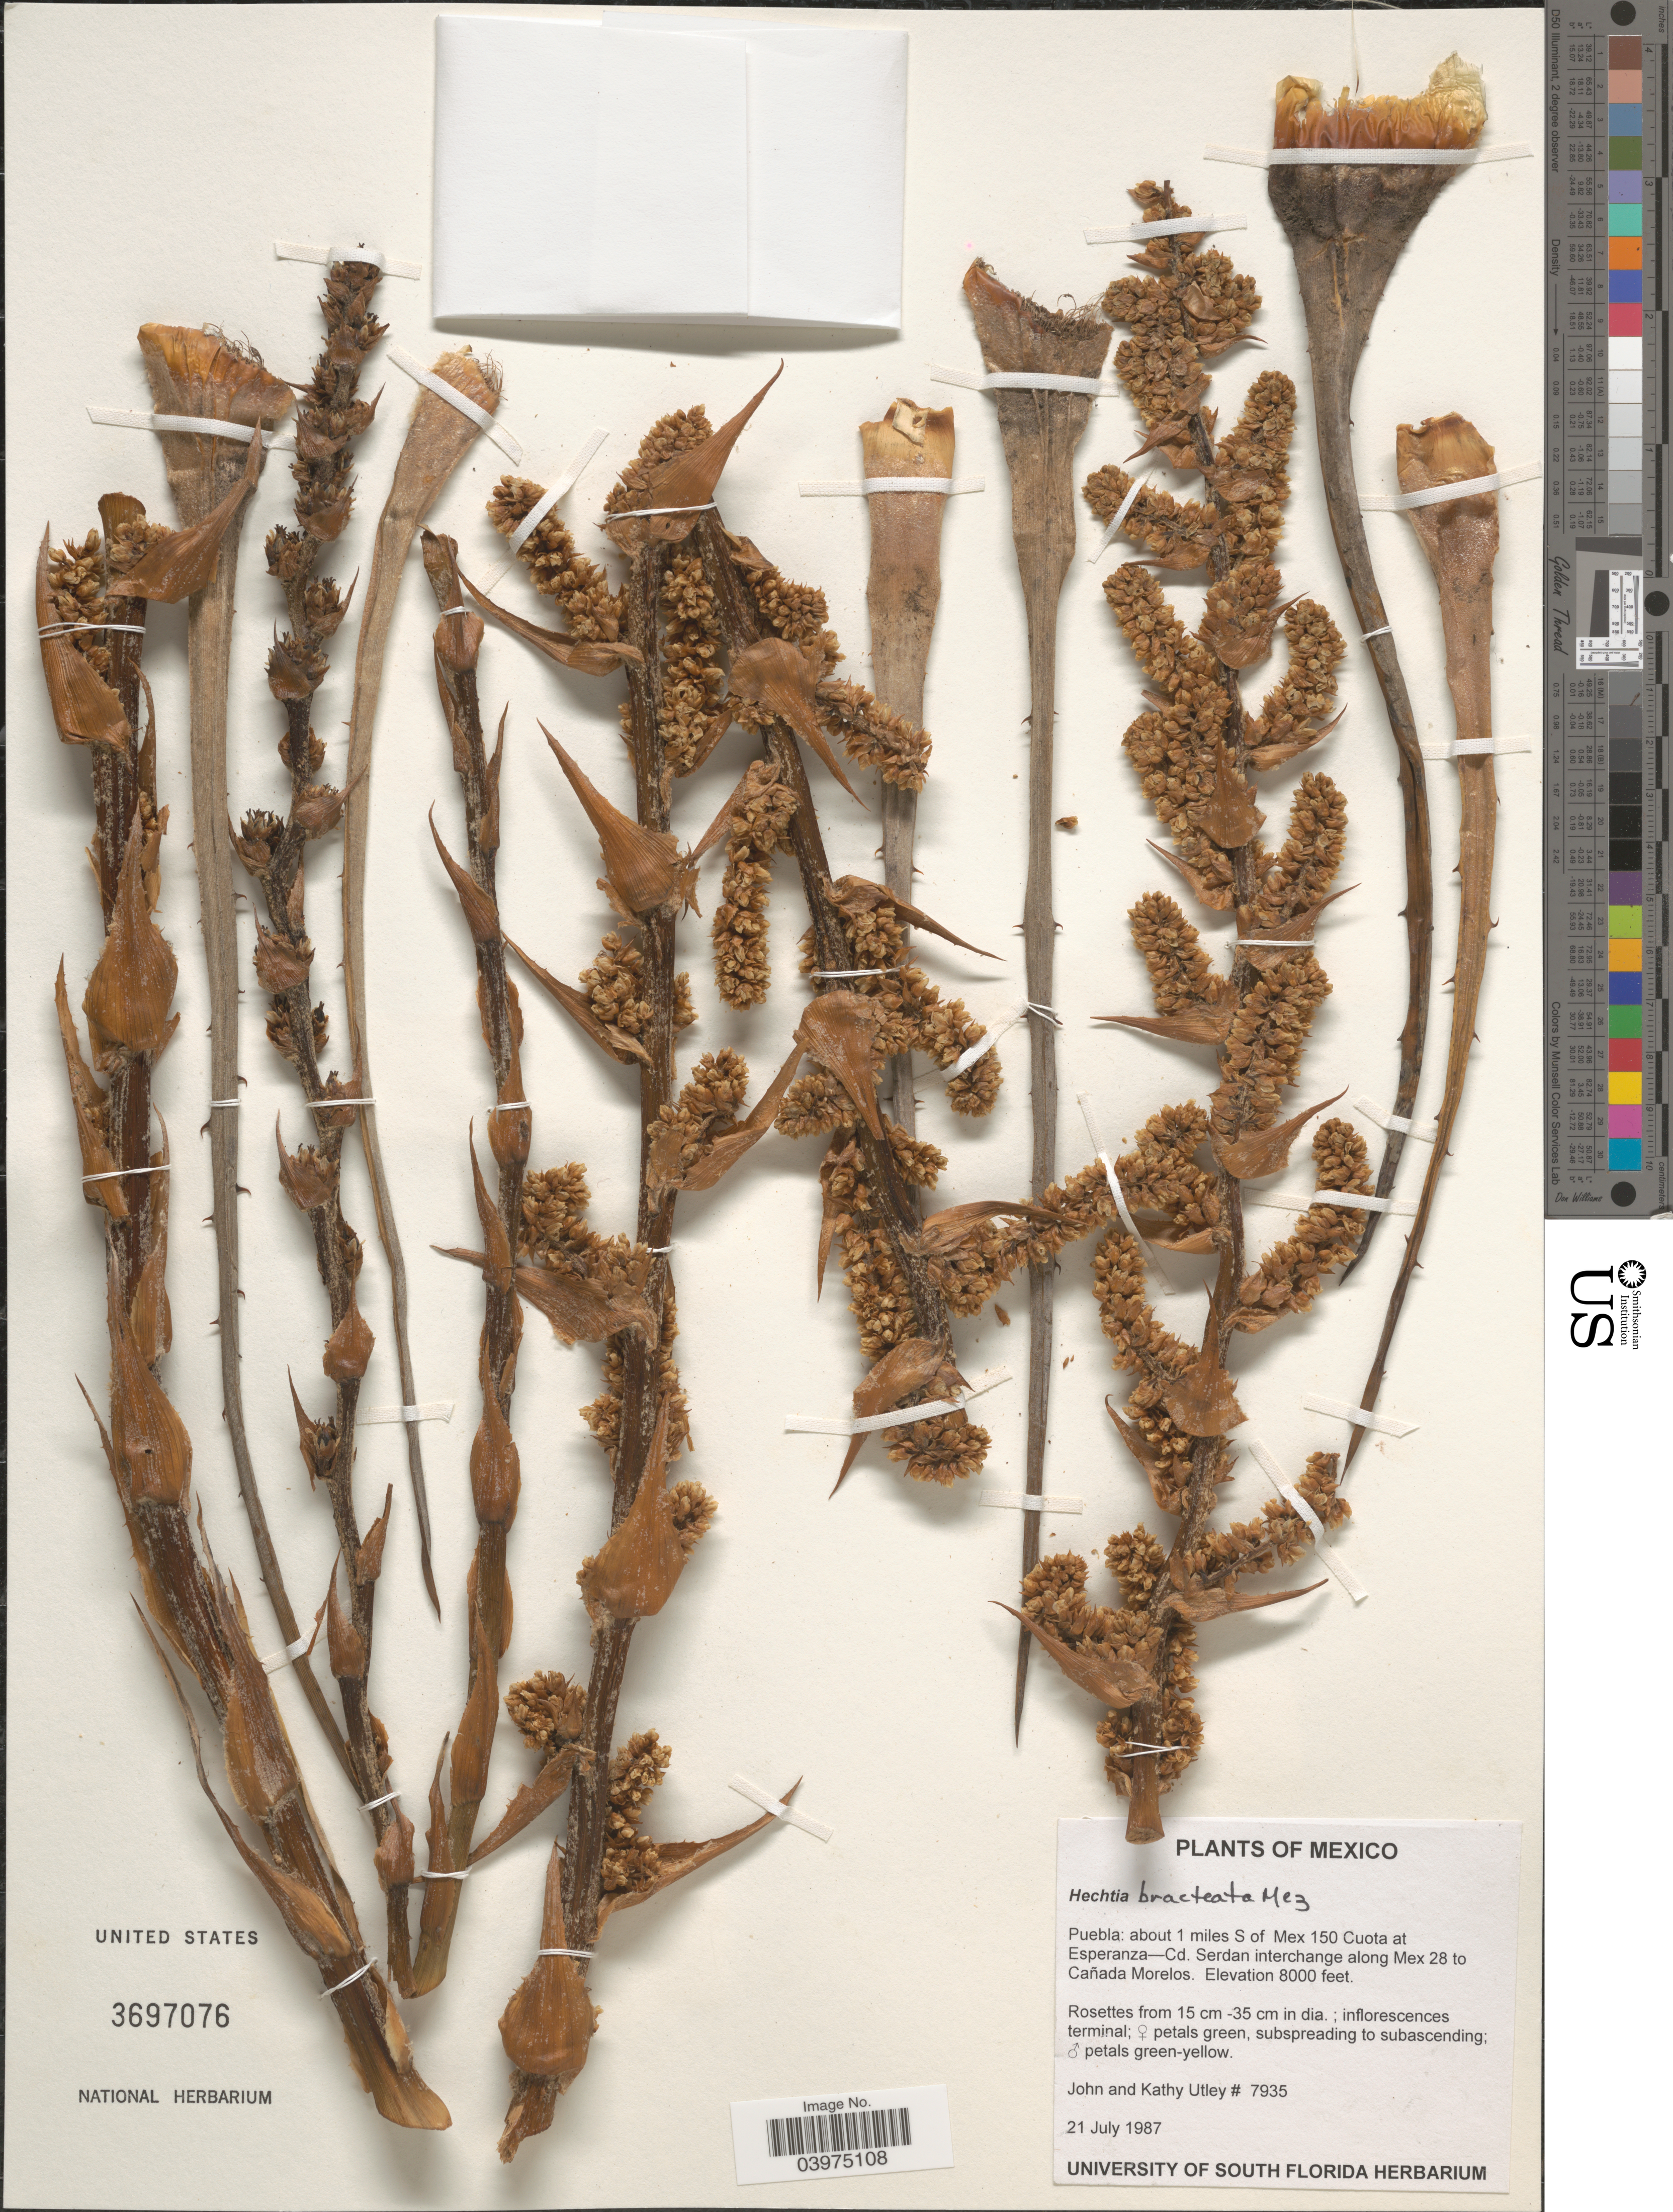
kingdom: Plantae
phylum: Tracheophyta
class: Liliopsida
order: Poales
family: Bromeliaceae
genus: Hechtia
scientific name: Hechtia bracteata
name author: Mez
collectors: J. F. Utley & K. Burt-Utley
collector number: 7935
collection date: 1987-07-21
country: Mexico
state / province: Puebla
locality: About 1 miles S of Mex 150 Cuota at Esperanza-Cd. Serdan interchange along Mex 28 to Cañada Morelos.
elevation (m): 2438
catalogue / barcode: US 3697076